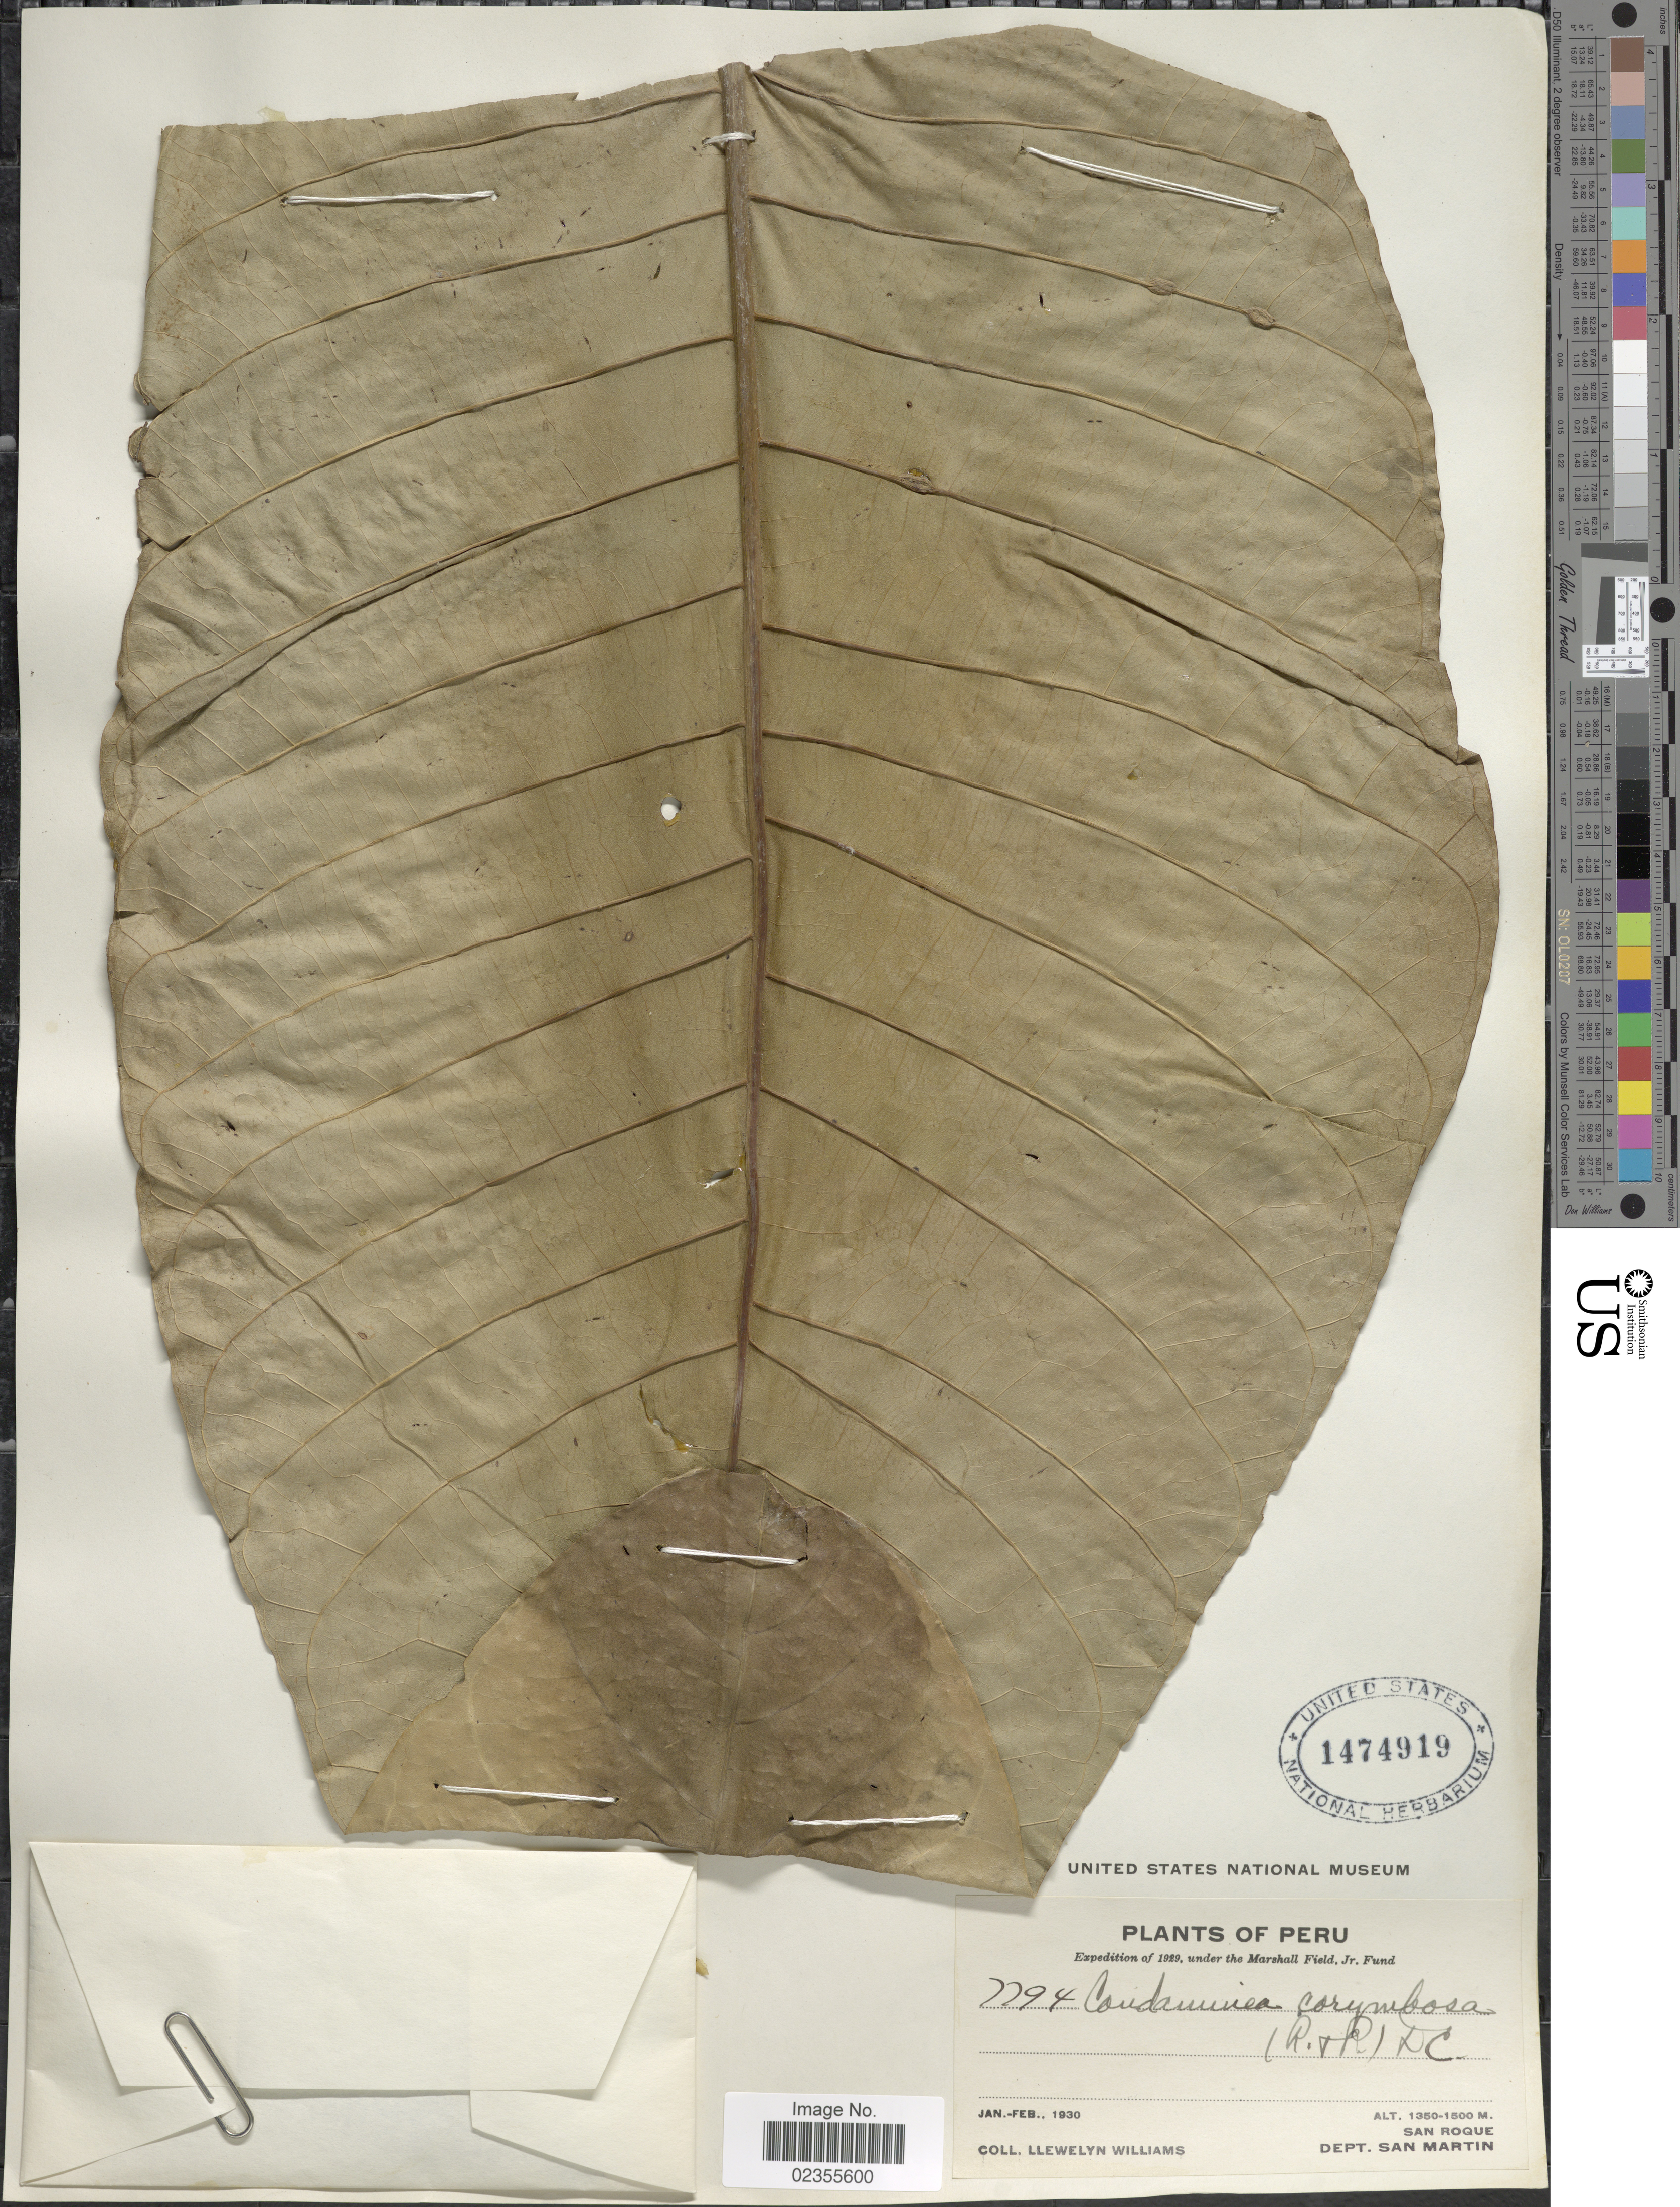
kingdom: Plantae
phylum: Tracheophyta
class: Magnoliopsida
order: Gentianales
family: Rubiaceae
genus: Condaminea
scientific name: Condaminea corymbosa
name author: (Ruiz & Pav.) DC.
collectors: Ll. Williams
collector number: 7794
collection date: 1930-01/1930-02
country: Peru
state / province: San Martín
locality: San Roque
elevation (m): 1350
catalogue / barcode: US 1474919